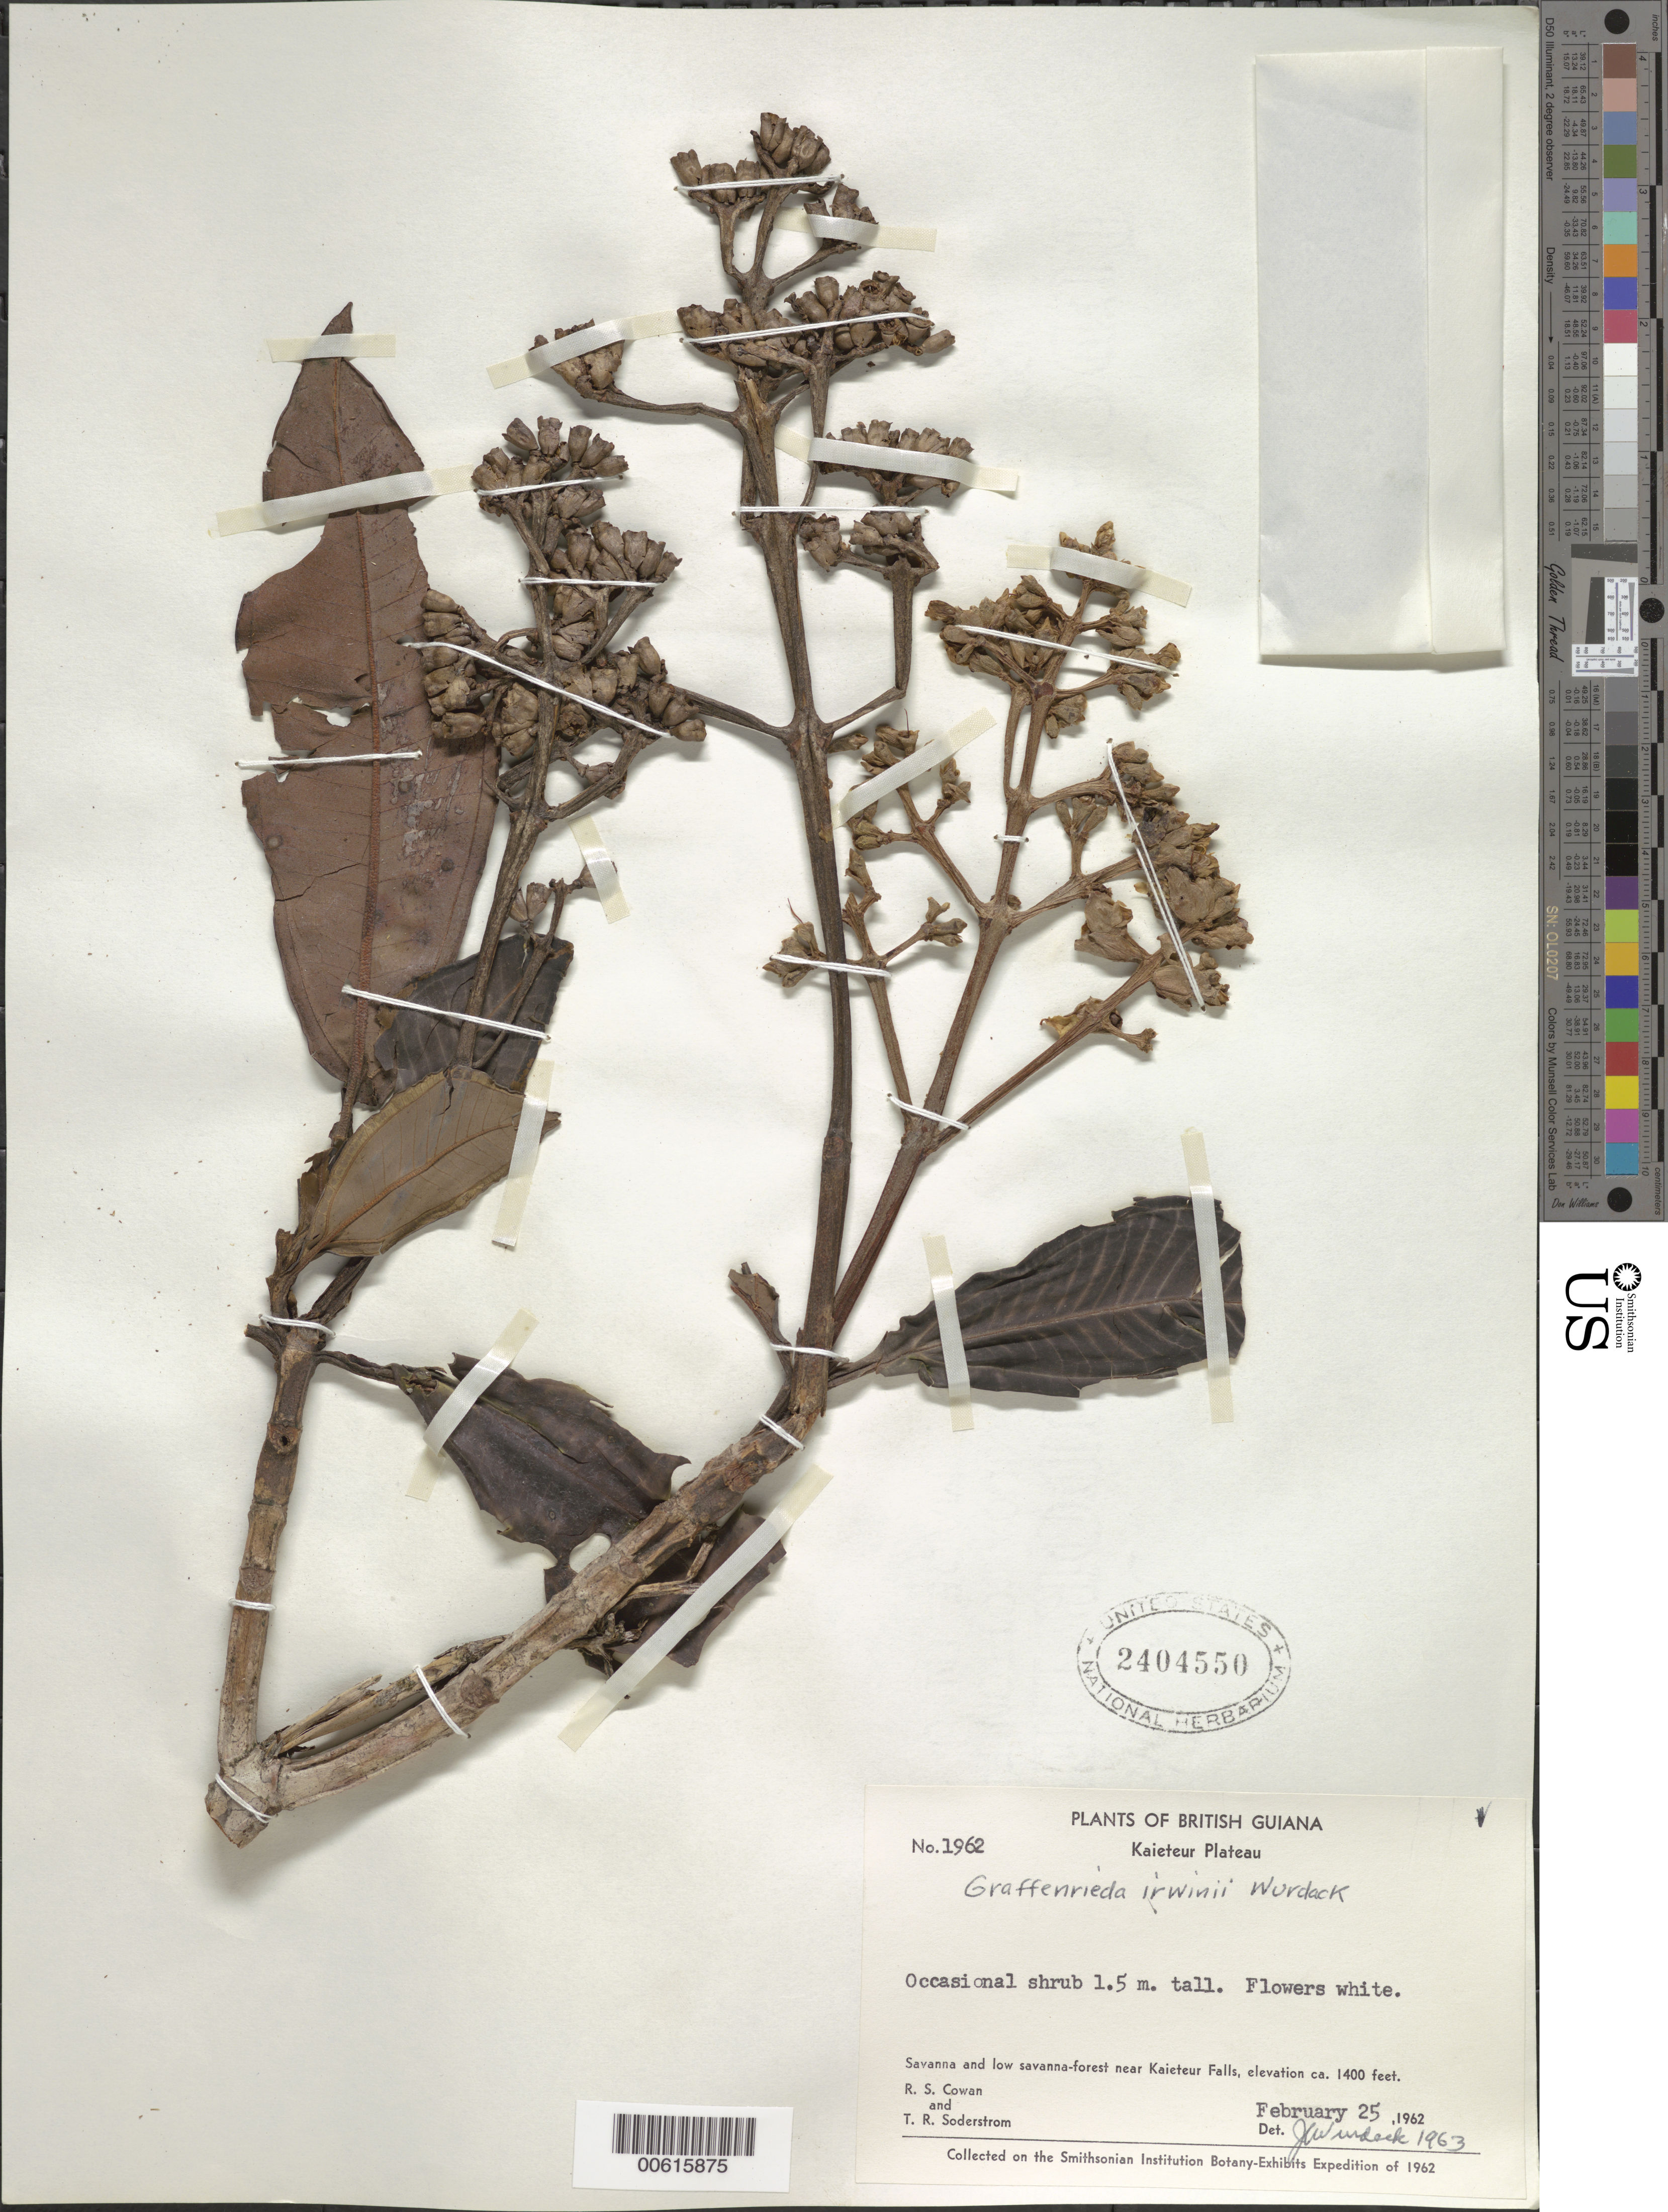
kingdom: Plantae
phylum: Tracheophyta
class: Magnoliopsida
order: Myrtales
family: Melastomataceae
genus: Graffenrieda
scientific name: Graffenrieda irwinii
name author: Wurdack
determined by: Wurdack, John J., (US), US (UNITED STATES)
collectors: R. S. Cowan & T. R. Soderstrom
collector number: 1962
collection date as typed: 25-Feb-62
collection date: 1962-02-25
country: Guyana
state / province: Potaro-Siparuni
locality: Kaieteur Savanna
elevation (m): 427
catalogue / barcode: US 2404550